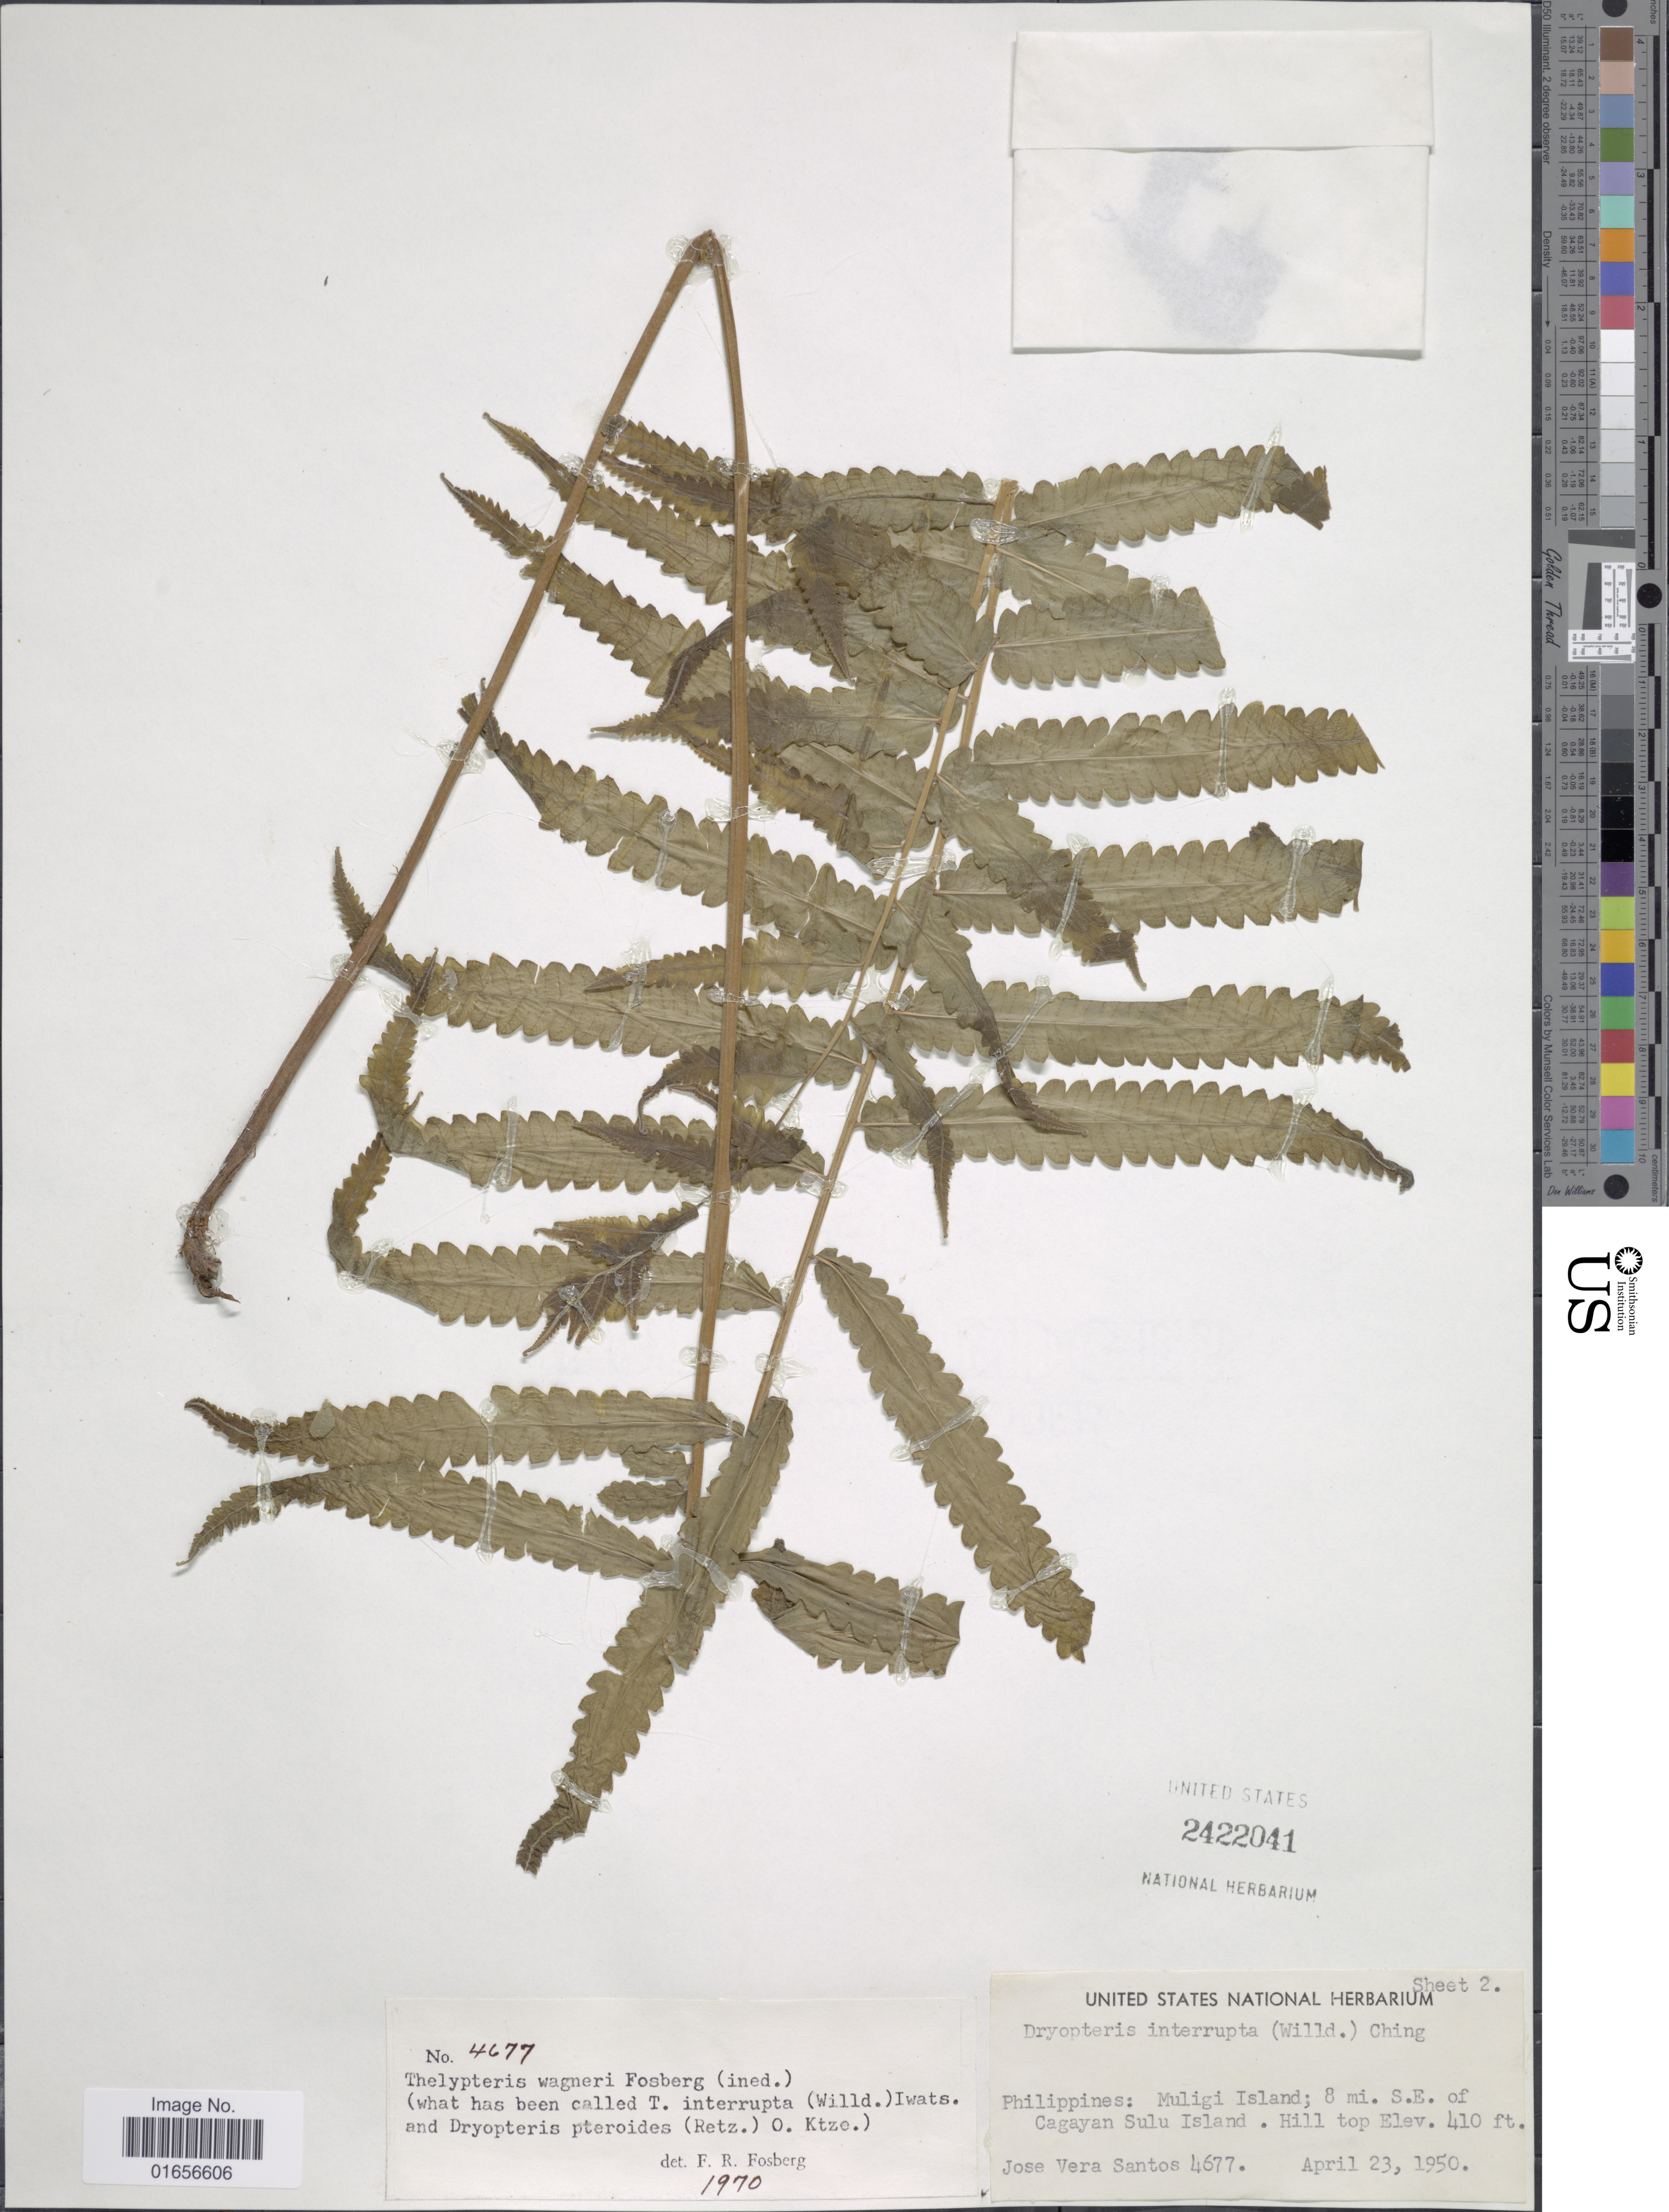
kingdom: Plantae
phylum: Tracheophyta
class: Polypodiopsida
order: Polypodiales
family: Thelypteridaceae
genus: Amphineuron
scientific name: Amphineuron terminans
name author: (J. Sm. ex Hook.) Holttum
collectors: J. Santos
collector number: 4677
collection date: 1950-04-23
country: Philippines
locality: Philippines: Muligi Island; 8 mi. S.E. of Cagayan Sulu Island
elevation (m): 125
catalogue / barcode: US 2422041